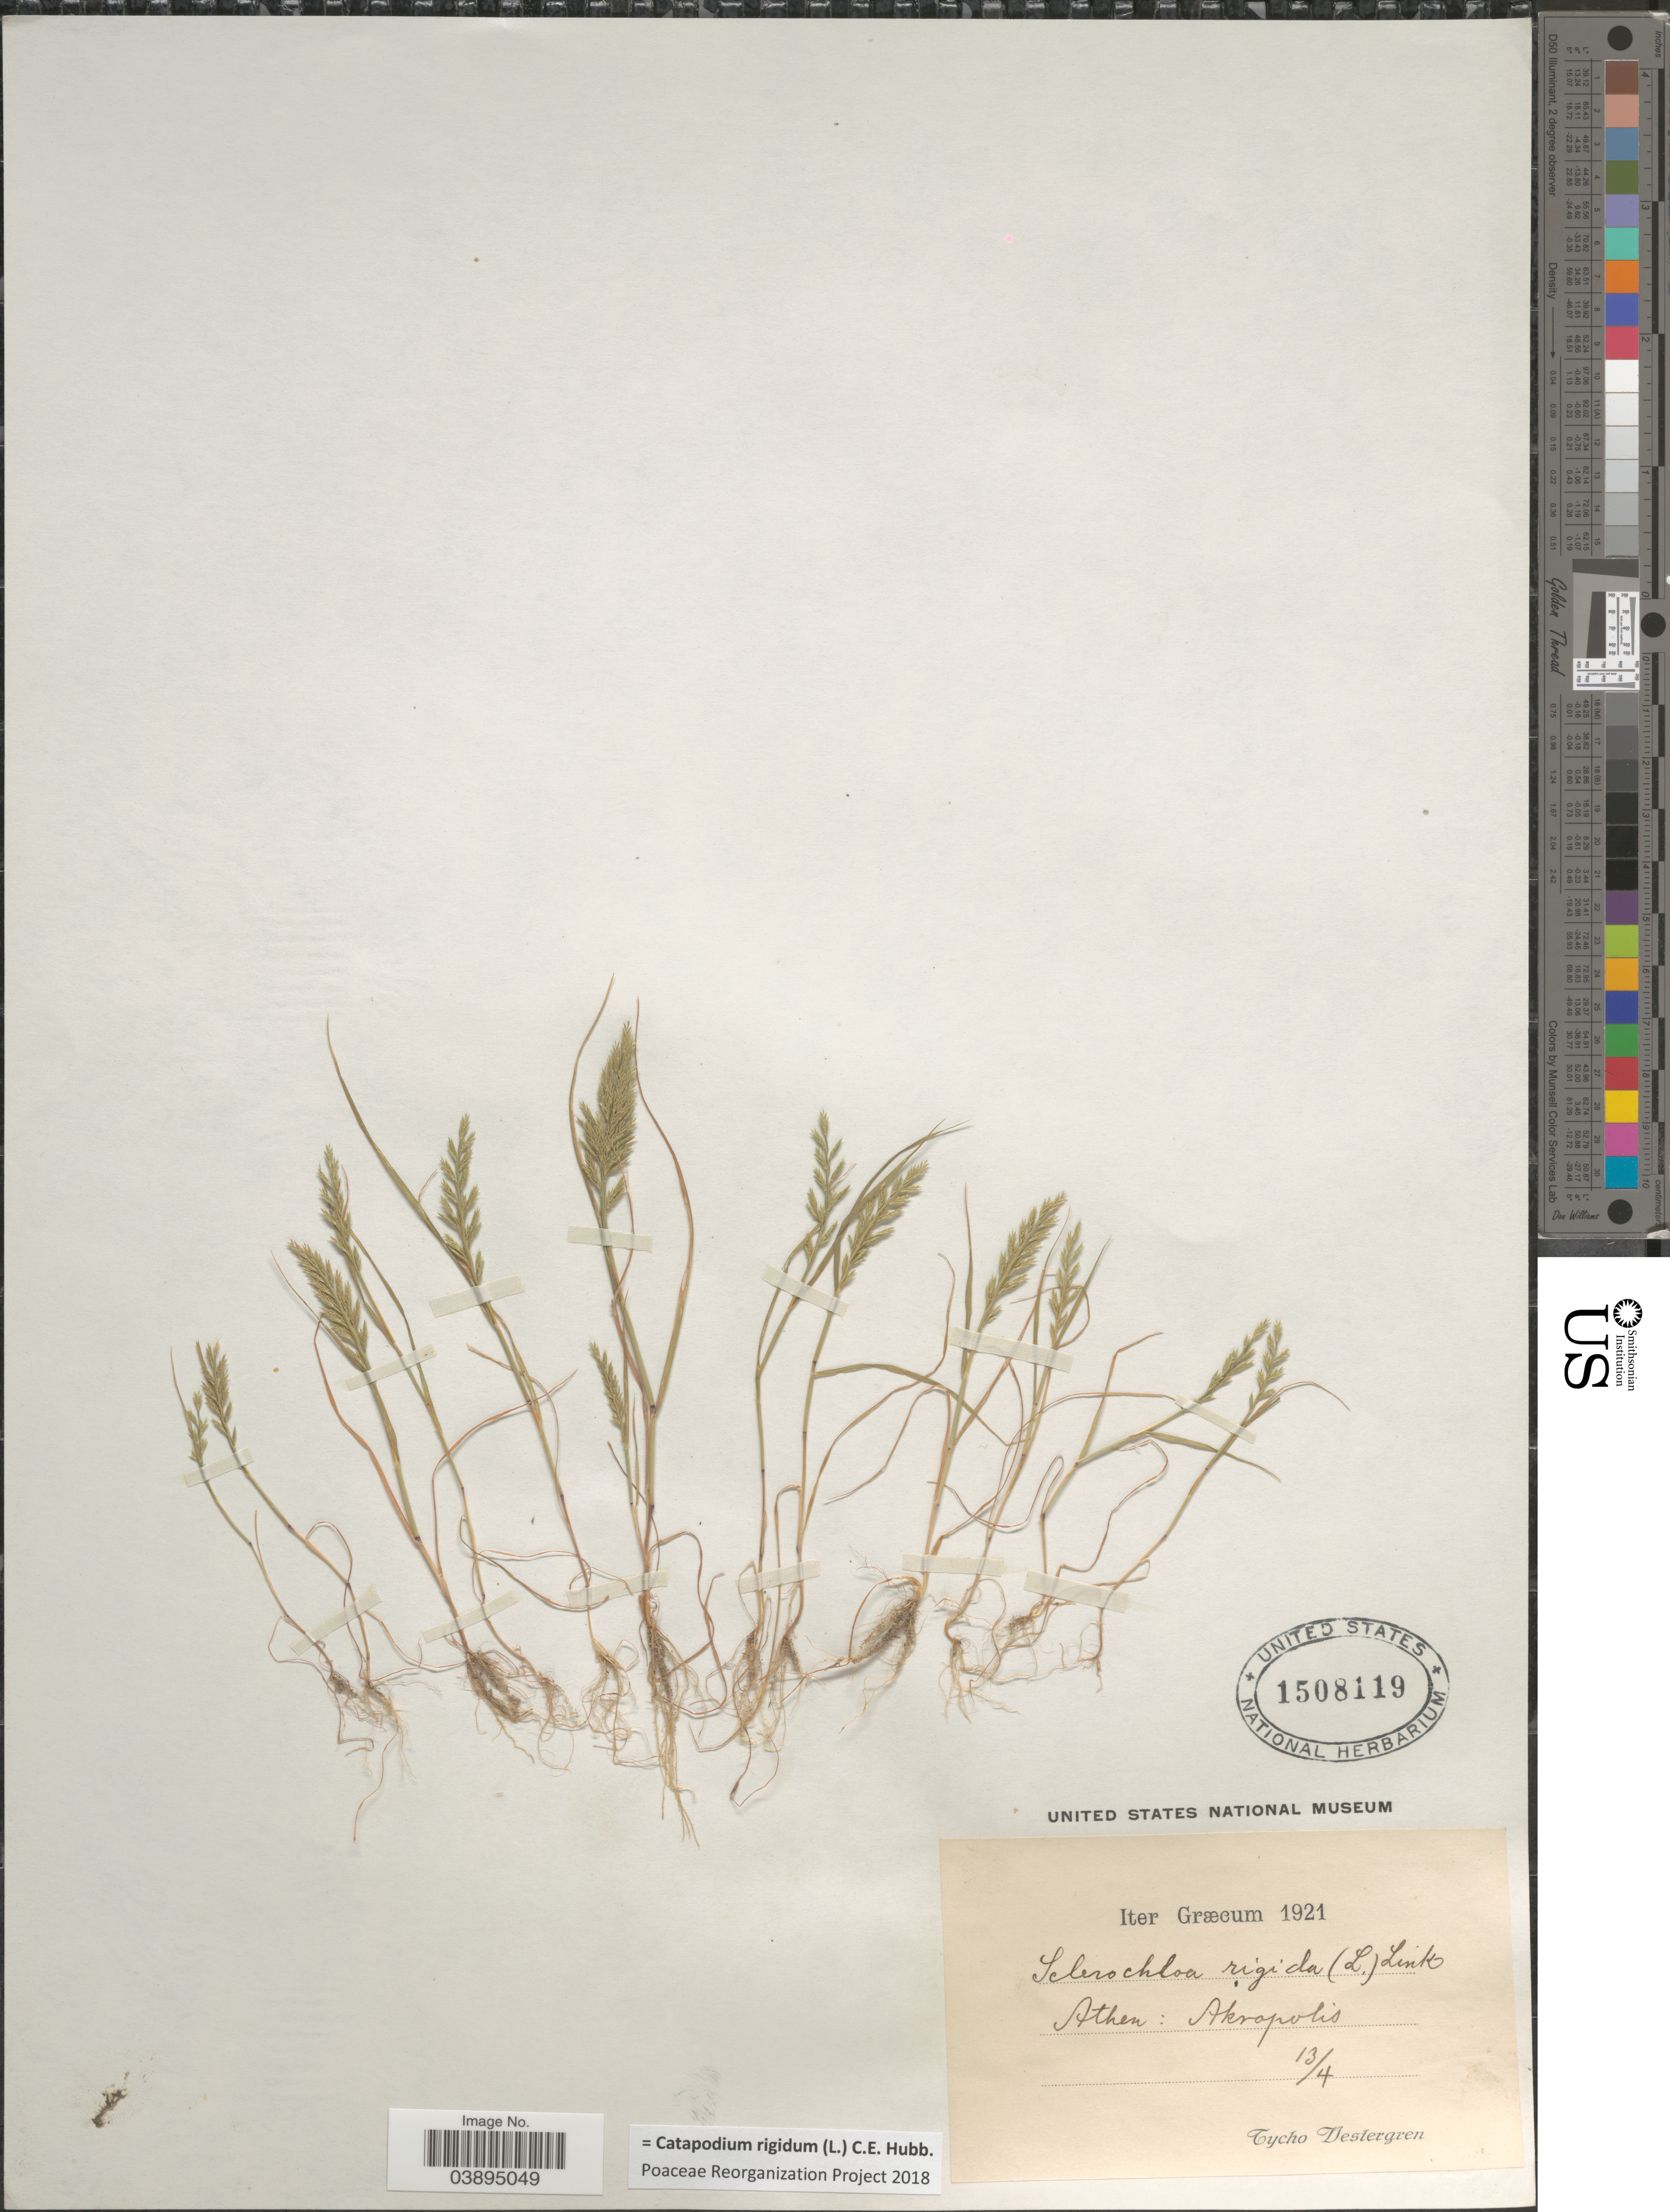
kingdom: Plantae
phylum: Tracheophyta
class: Liliopsida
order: Poales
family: Poaceae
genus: Catapodium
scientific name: Catapodium rigidum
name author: (L.) C.E. Hubb.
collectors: T. Destergren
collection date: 1921-04-13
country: Greece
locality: Iter Græcum. Athen: Akropolis.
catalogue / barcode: US 1508119